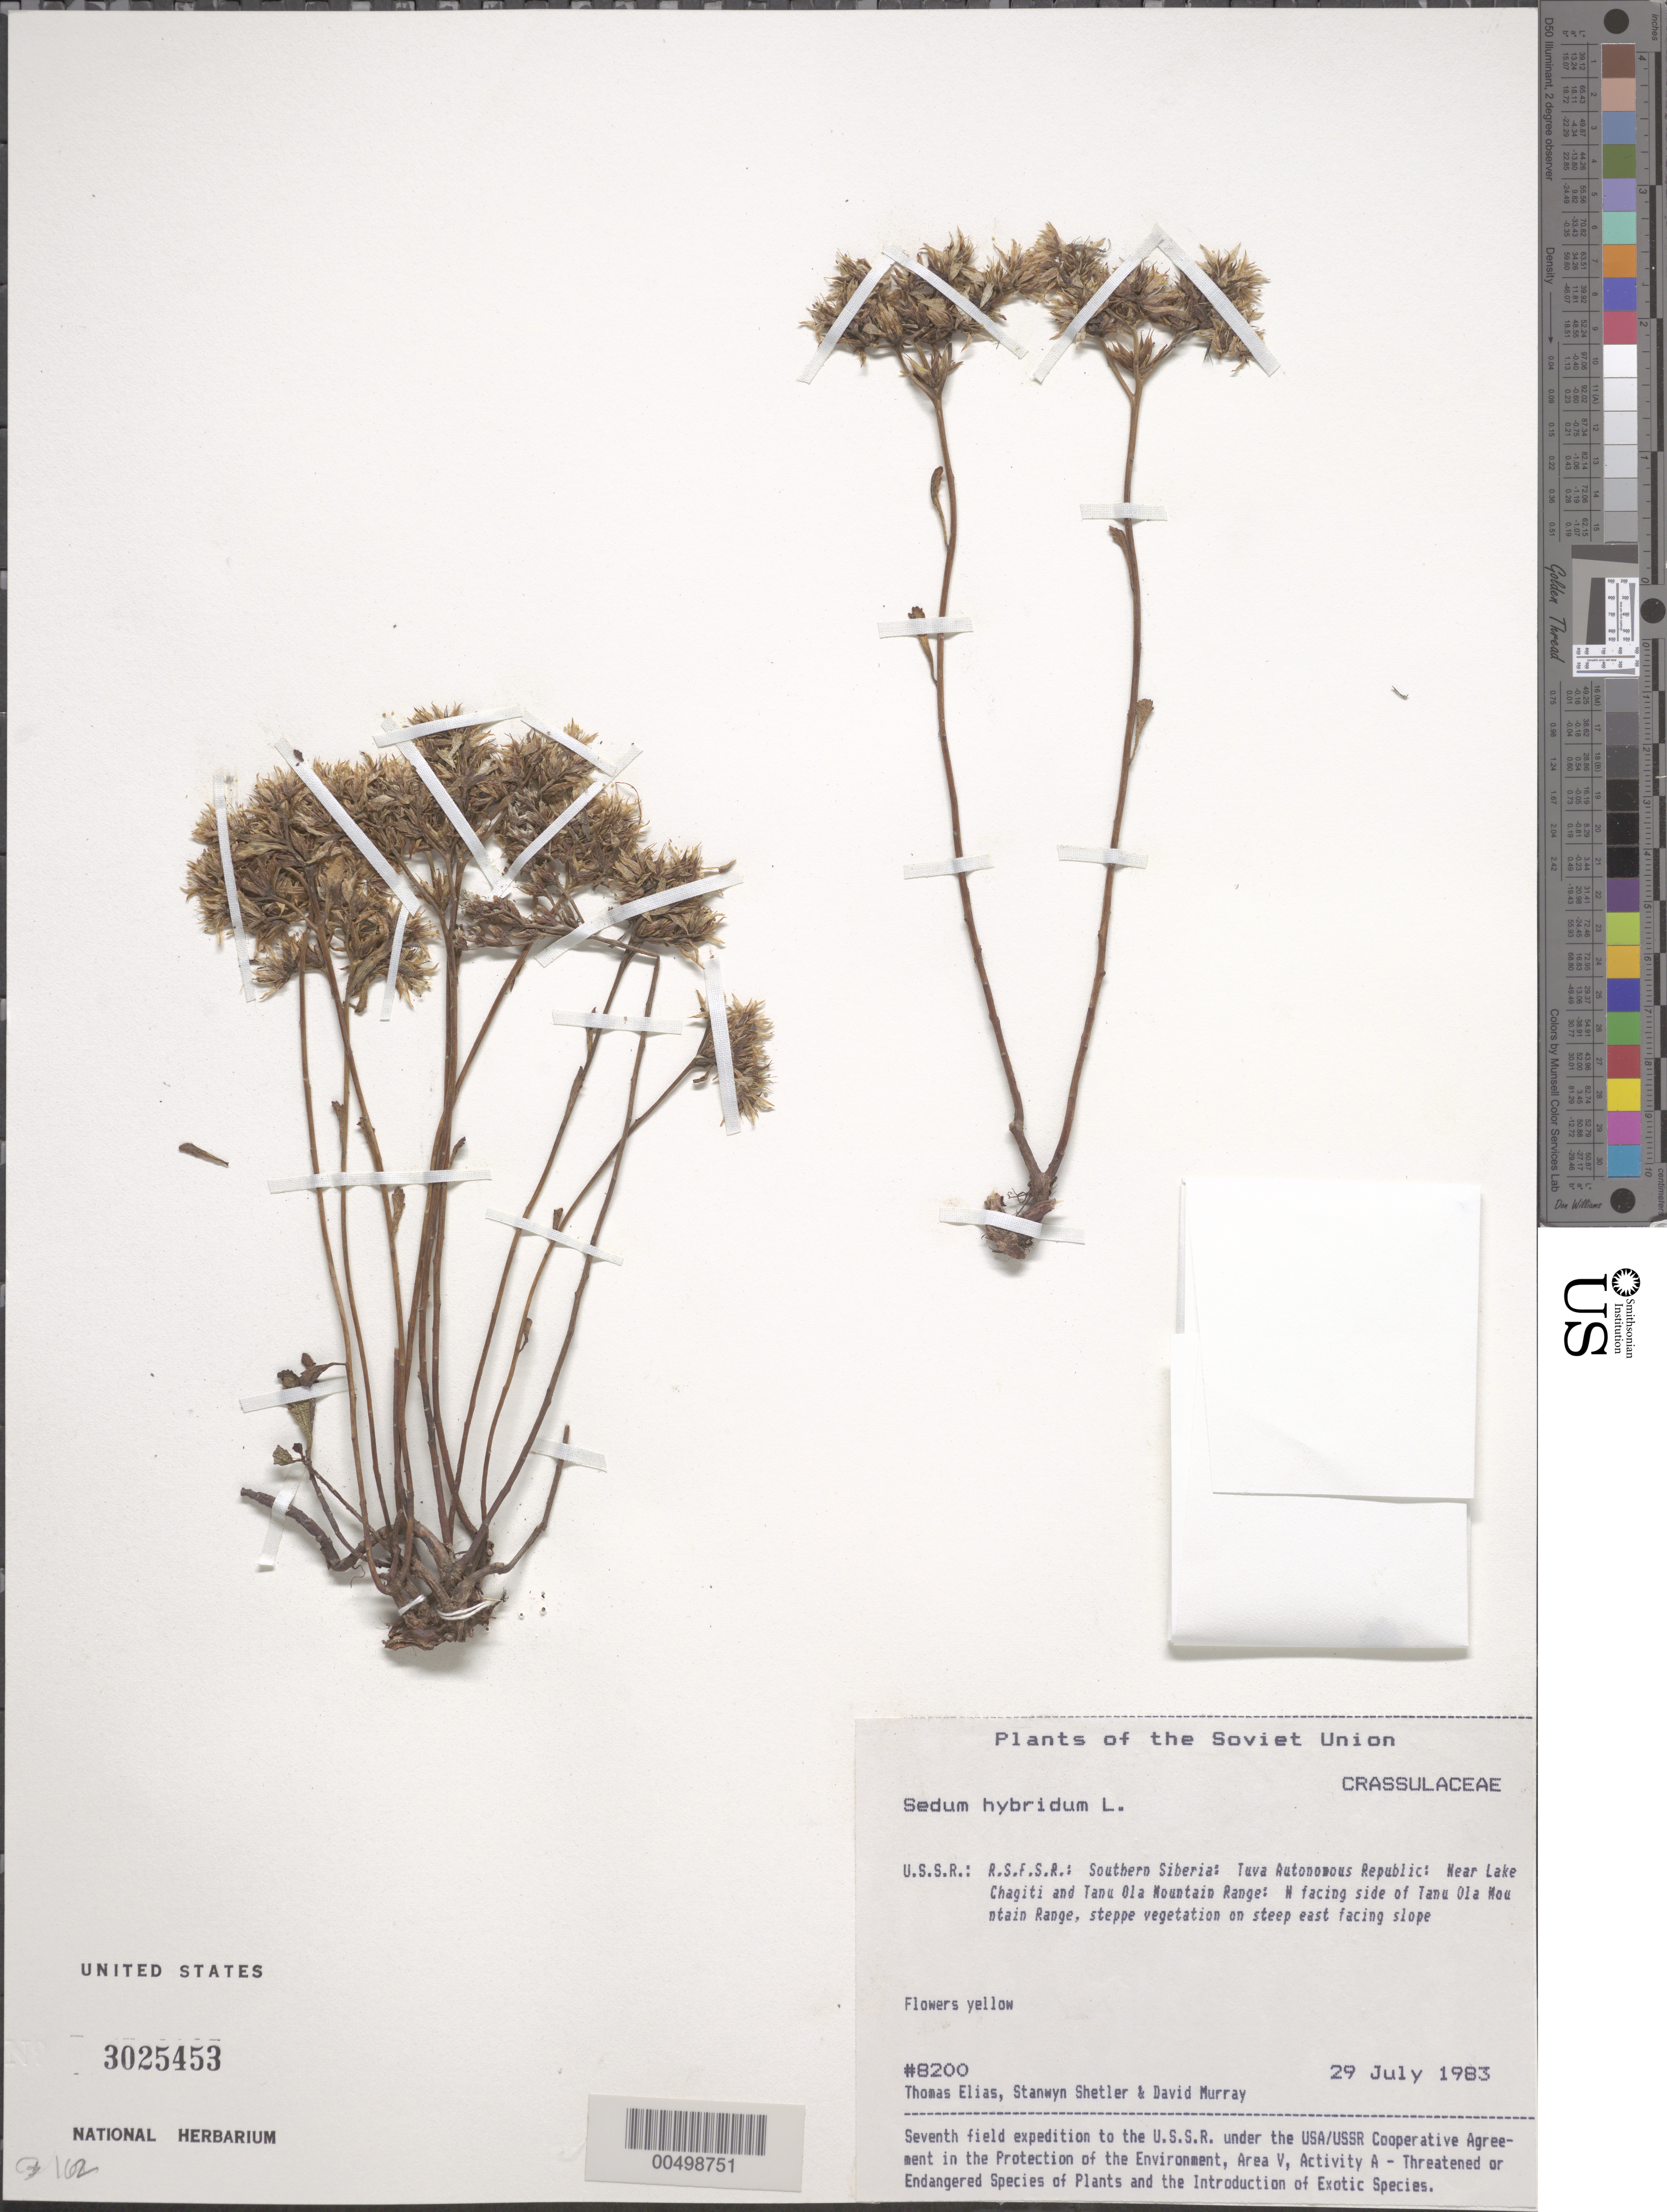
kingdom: Plantae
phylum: Tracheophyta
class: Magnoliopsida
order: Saxifragales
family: Crassulaceae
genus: Phedimus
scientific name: Phedimus hybridus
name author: (L.) 't Hart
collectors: T. Elias, S. Shetler & D. F. Murray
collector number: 8200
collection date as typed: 29 Jul 1983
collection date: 1983-07-29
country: Russian Federation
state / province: Tuva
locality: Near Lake Chagitai and N-facing side of Tannu-Ola Mountain Range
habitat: steppe vegetation on steep east-facing slope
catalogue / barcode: US 3025453